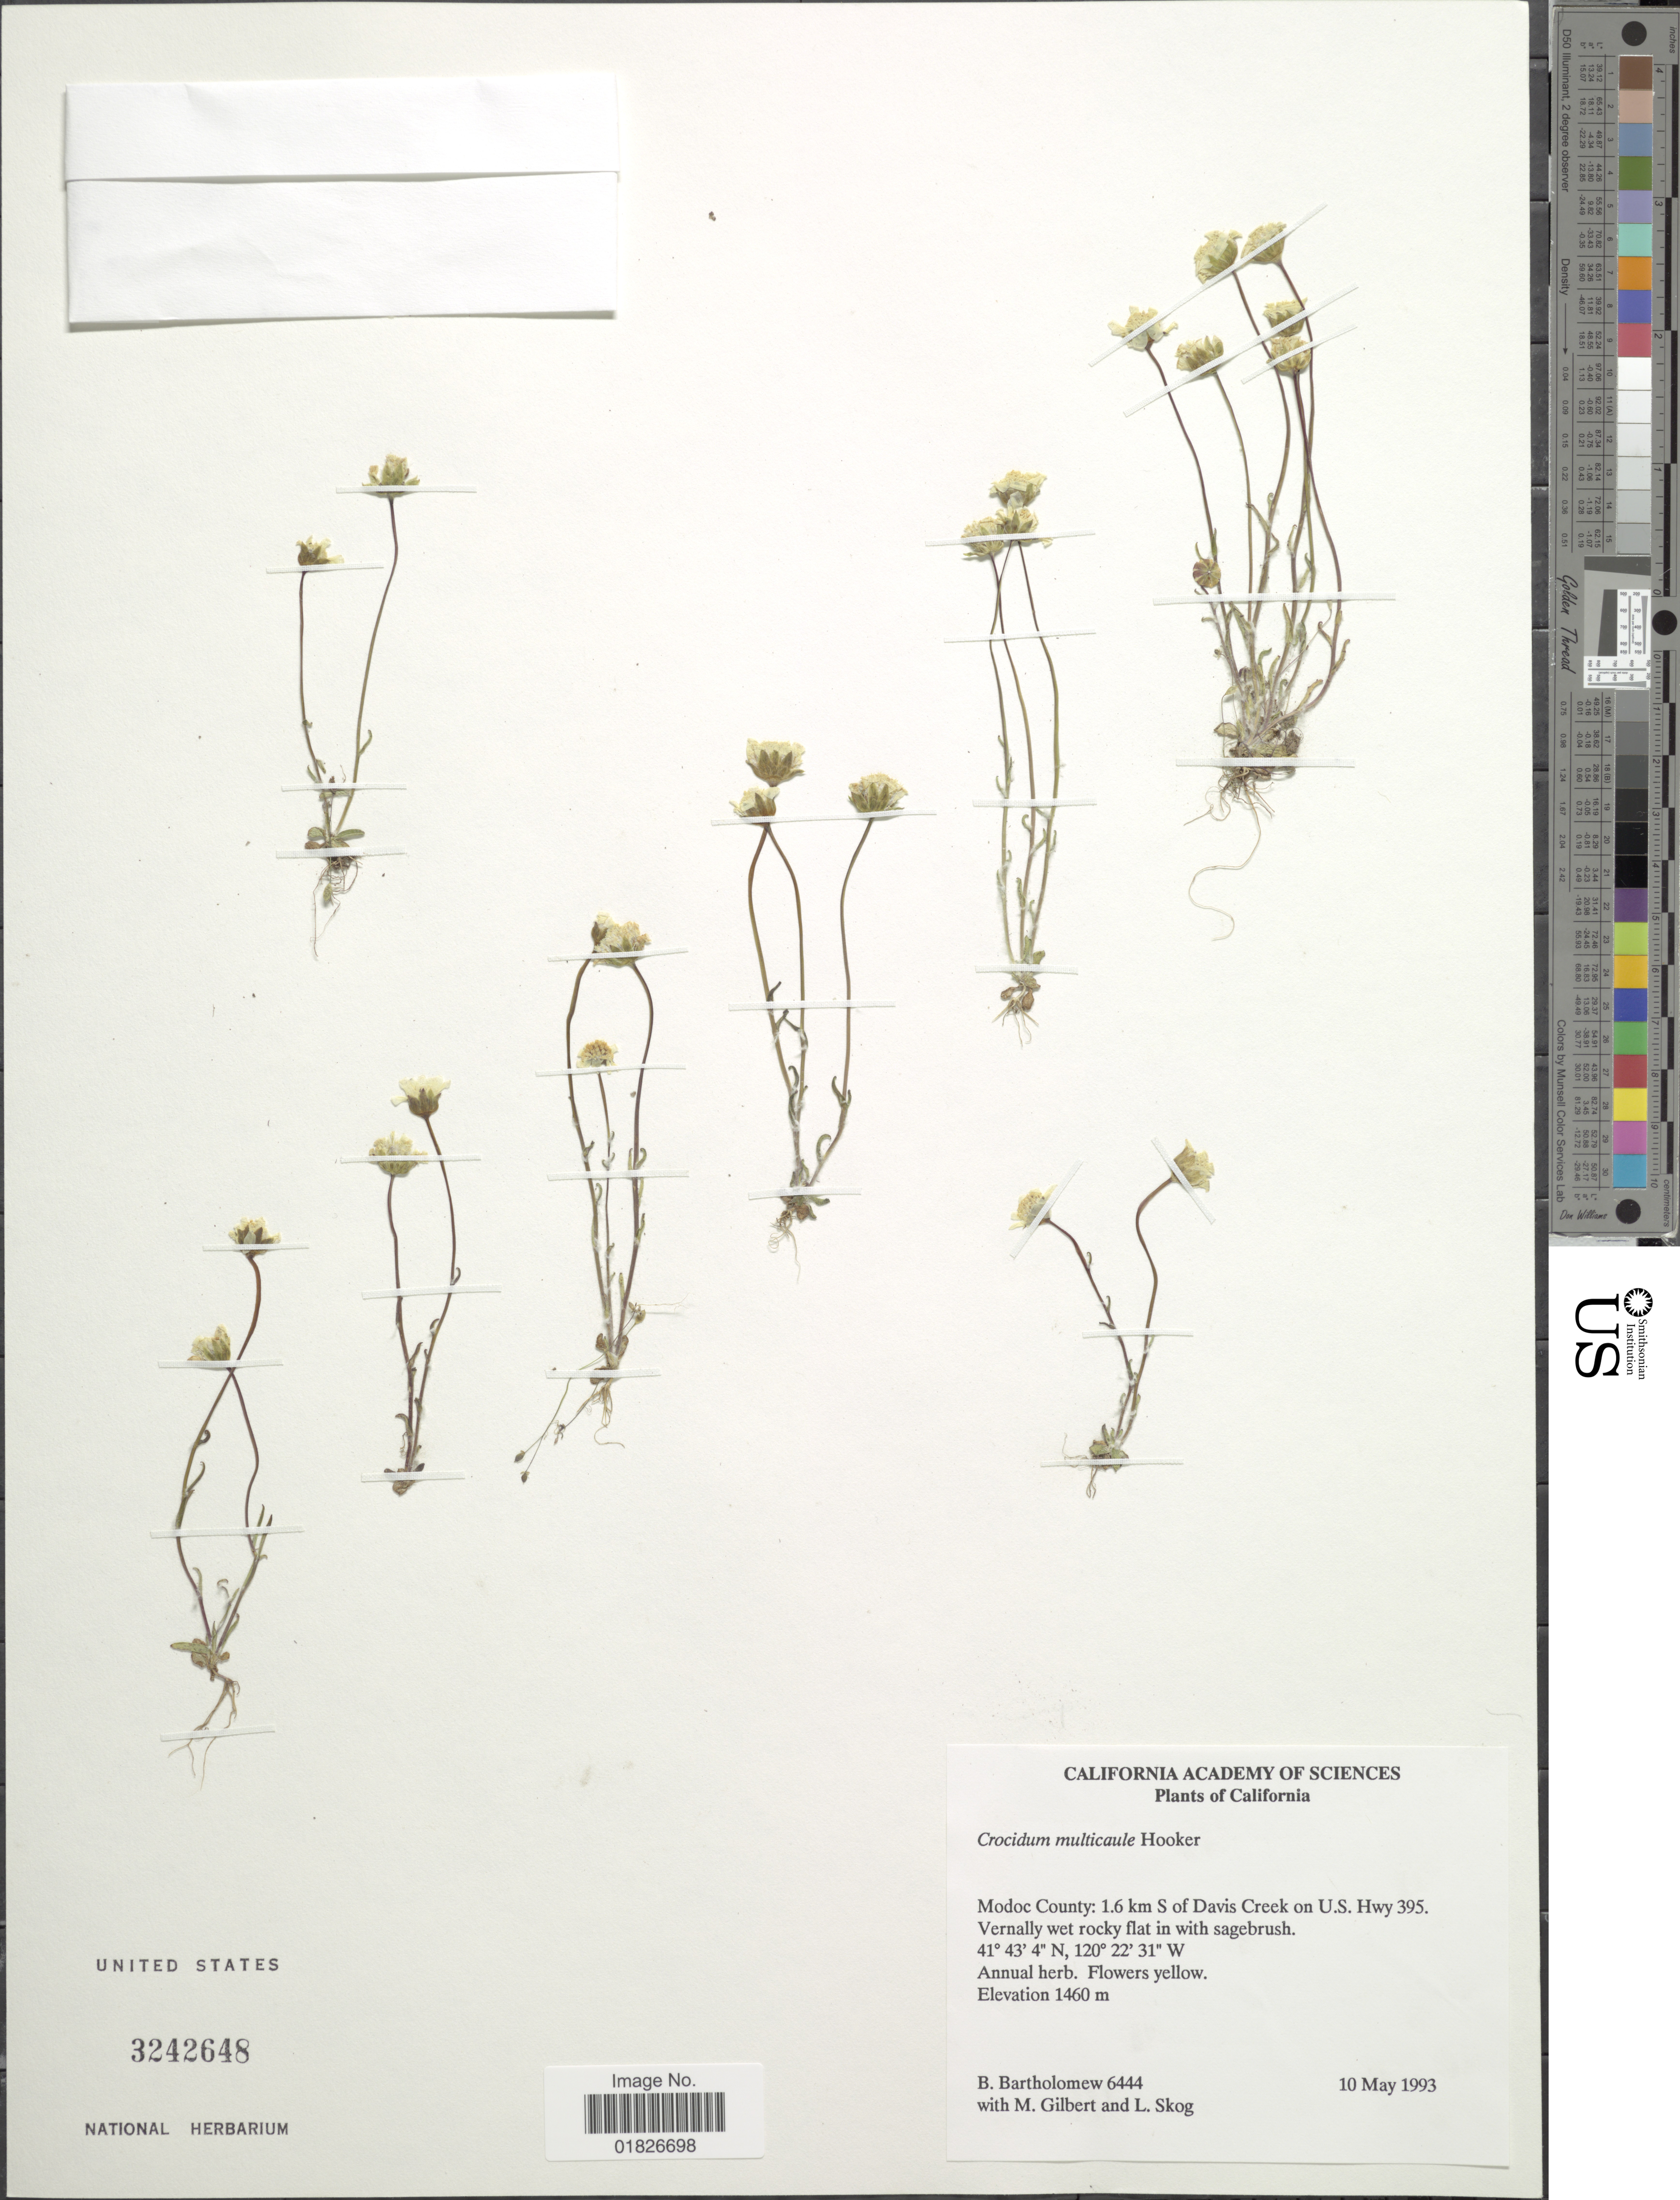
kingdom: Plantae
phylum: Tracheophyta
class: Magnoliopsida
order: Asterales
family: Asteraceae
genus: Crocidium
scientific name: Crocidium multicaule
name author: Hook.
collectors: B. Bartholomew, M. Gilbert & L. E. Skog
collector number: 6444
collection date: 1993-05-10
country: United States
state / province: California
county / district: Modoc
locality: Modoc County, 1.6 km S of Davis Creek on U. S. Hwy 395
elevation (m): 1460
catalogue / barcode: US 3242648